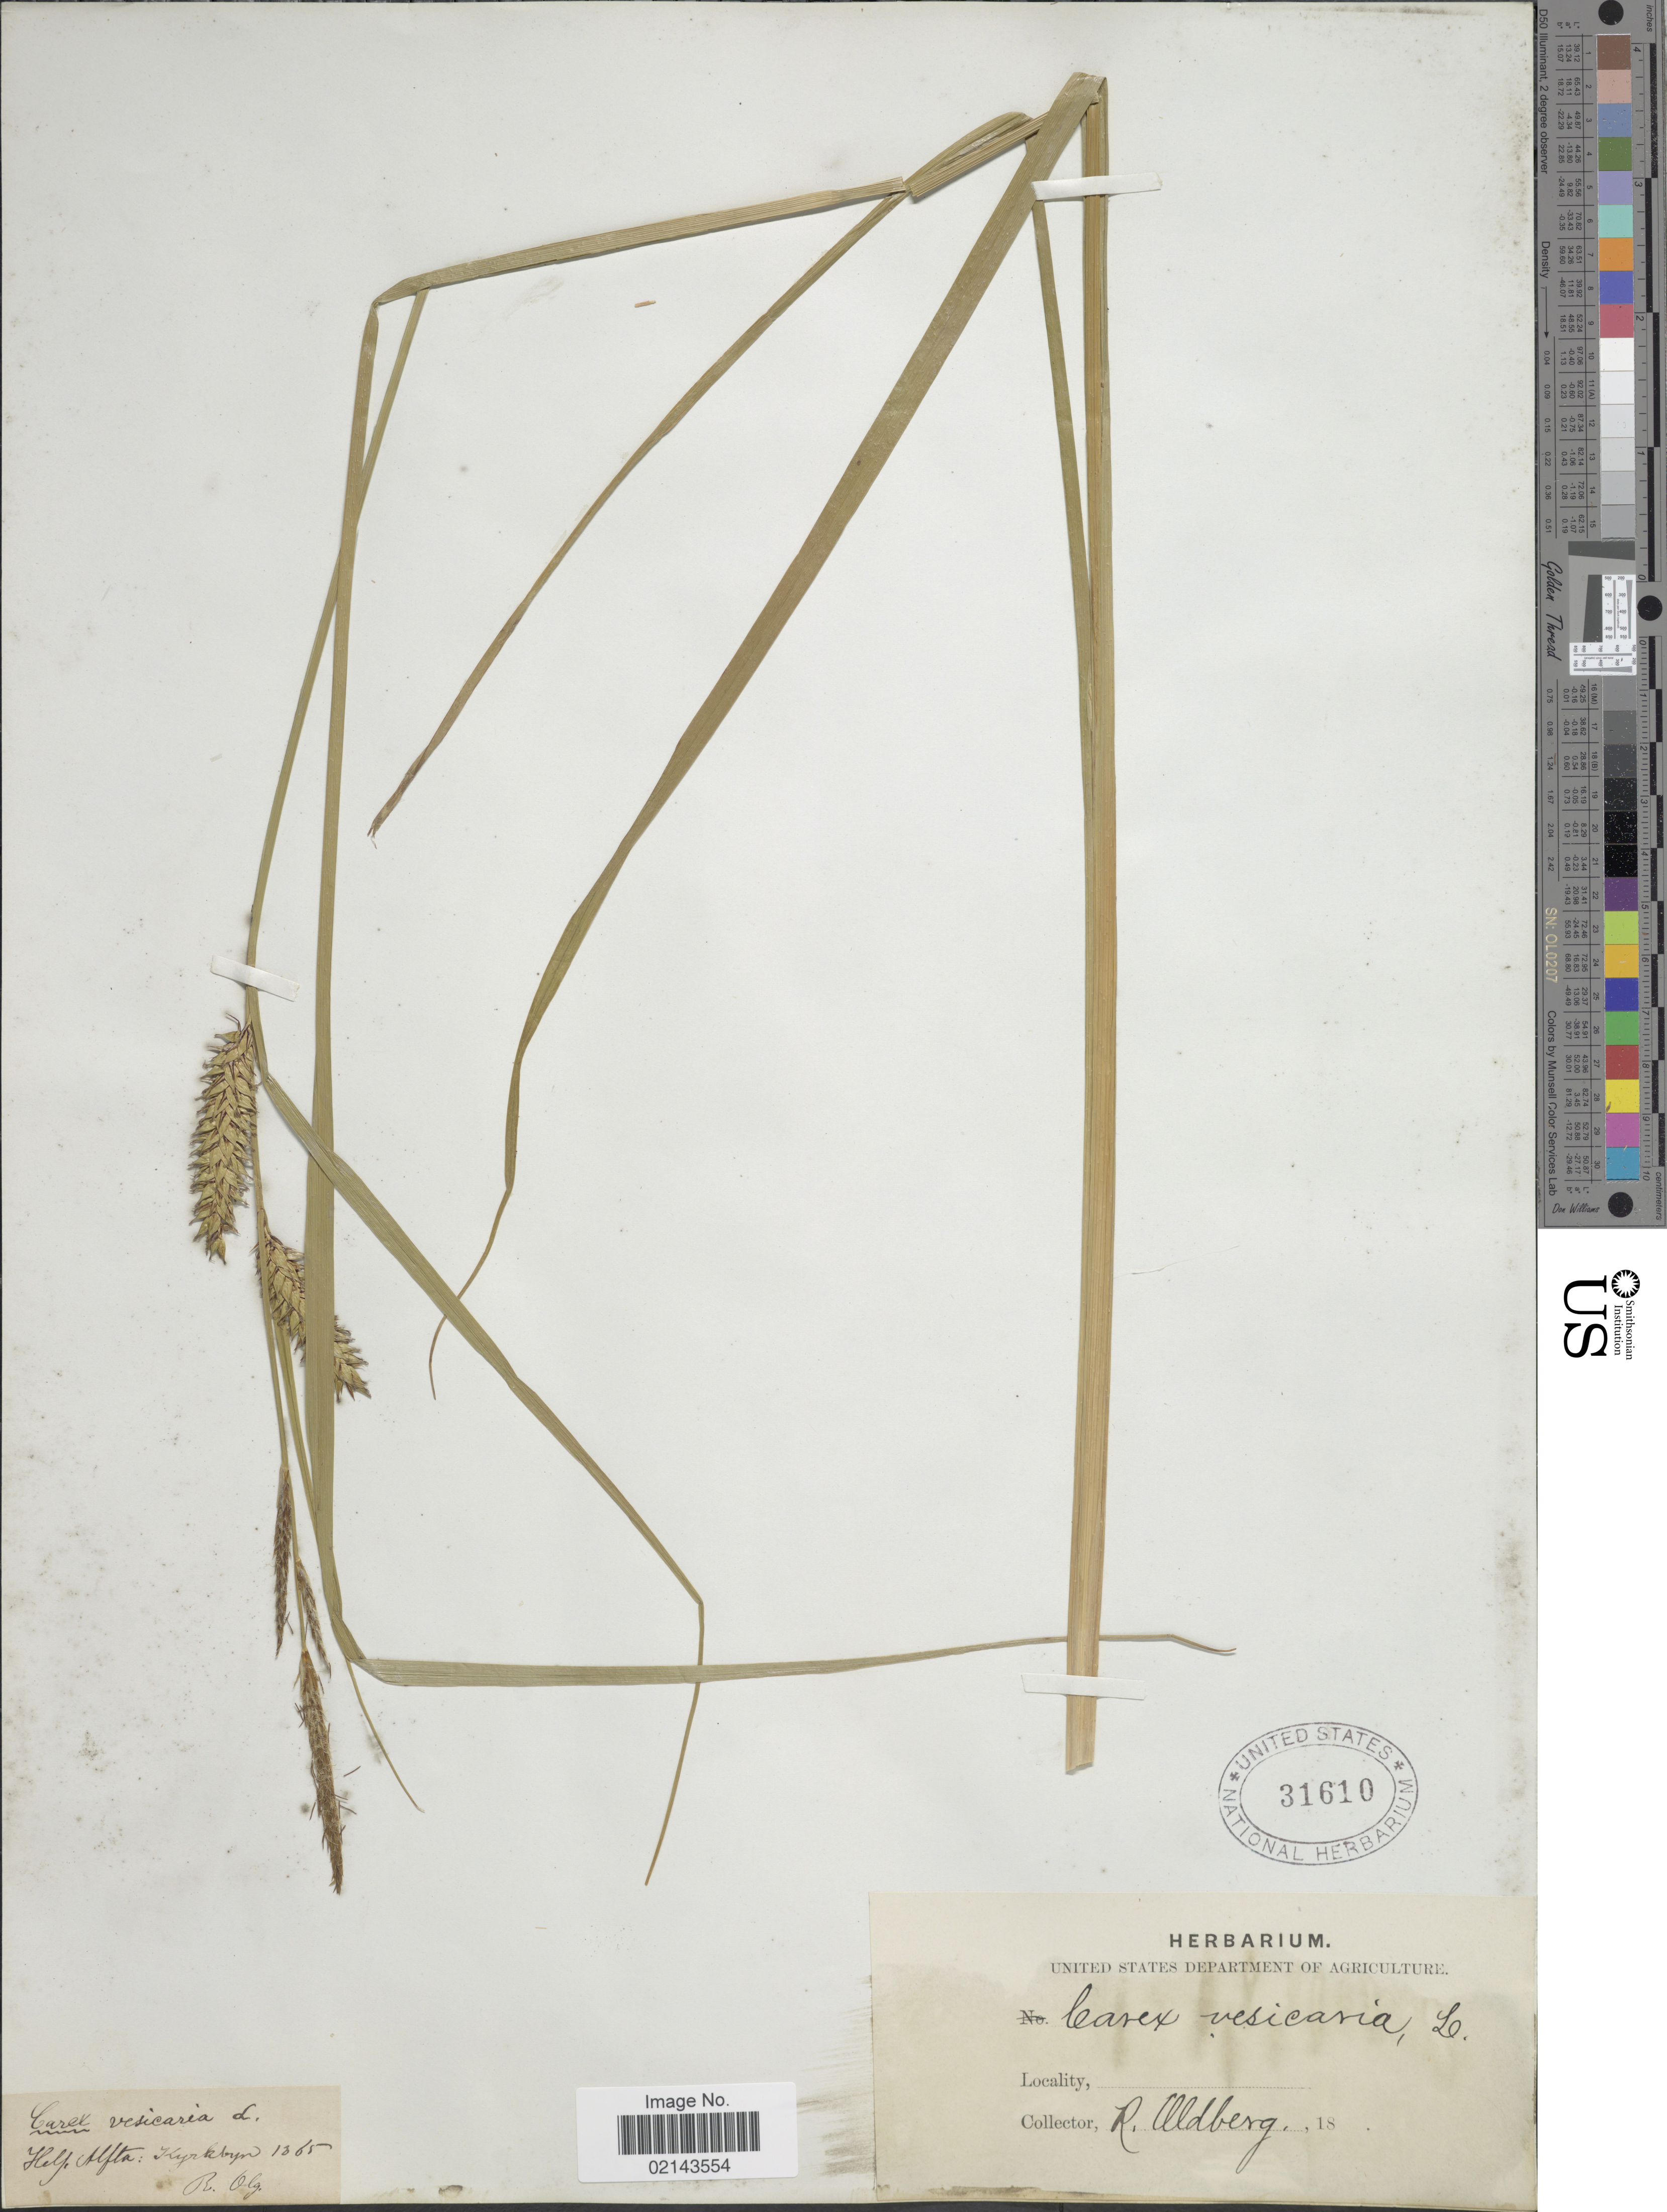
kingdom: Plantae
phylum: Tracheophyta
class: Liliopsida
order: Poales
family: Cyperaceae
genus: Carex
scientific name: Carex vesicaria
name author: L.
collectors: R. Oldberg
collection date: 1865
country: Sweden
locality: Hels Alfta: Kyrkbyn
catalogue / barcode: US 31610